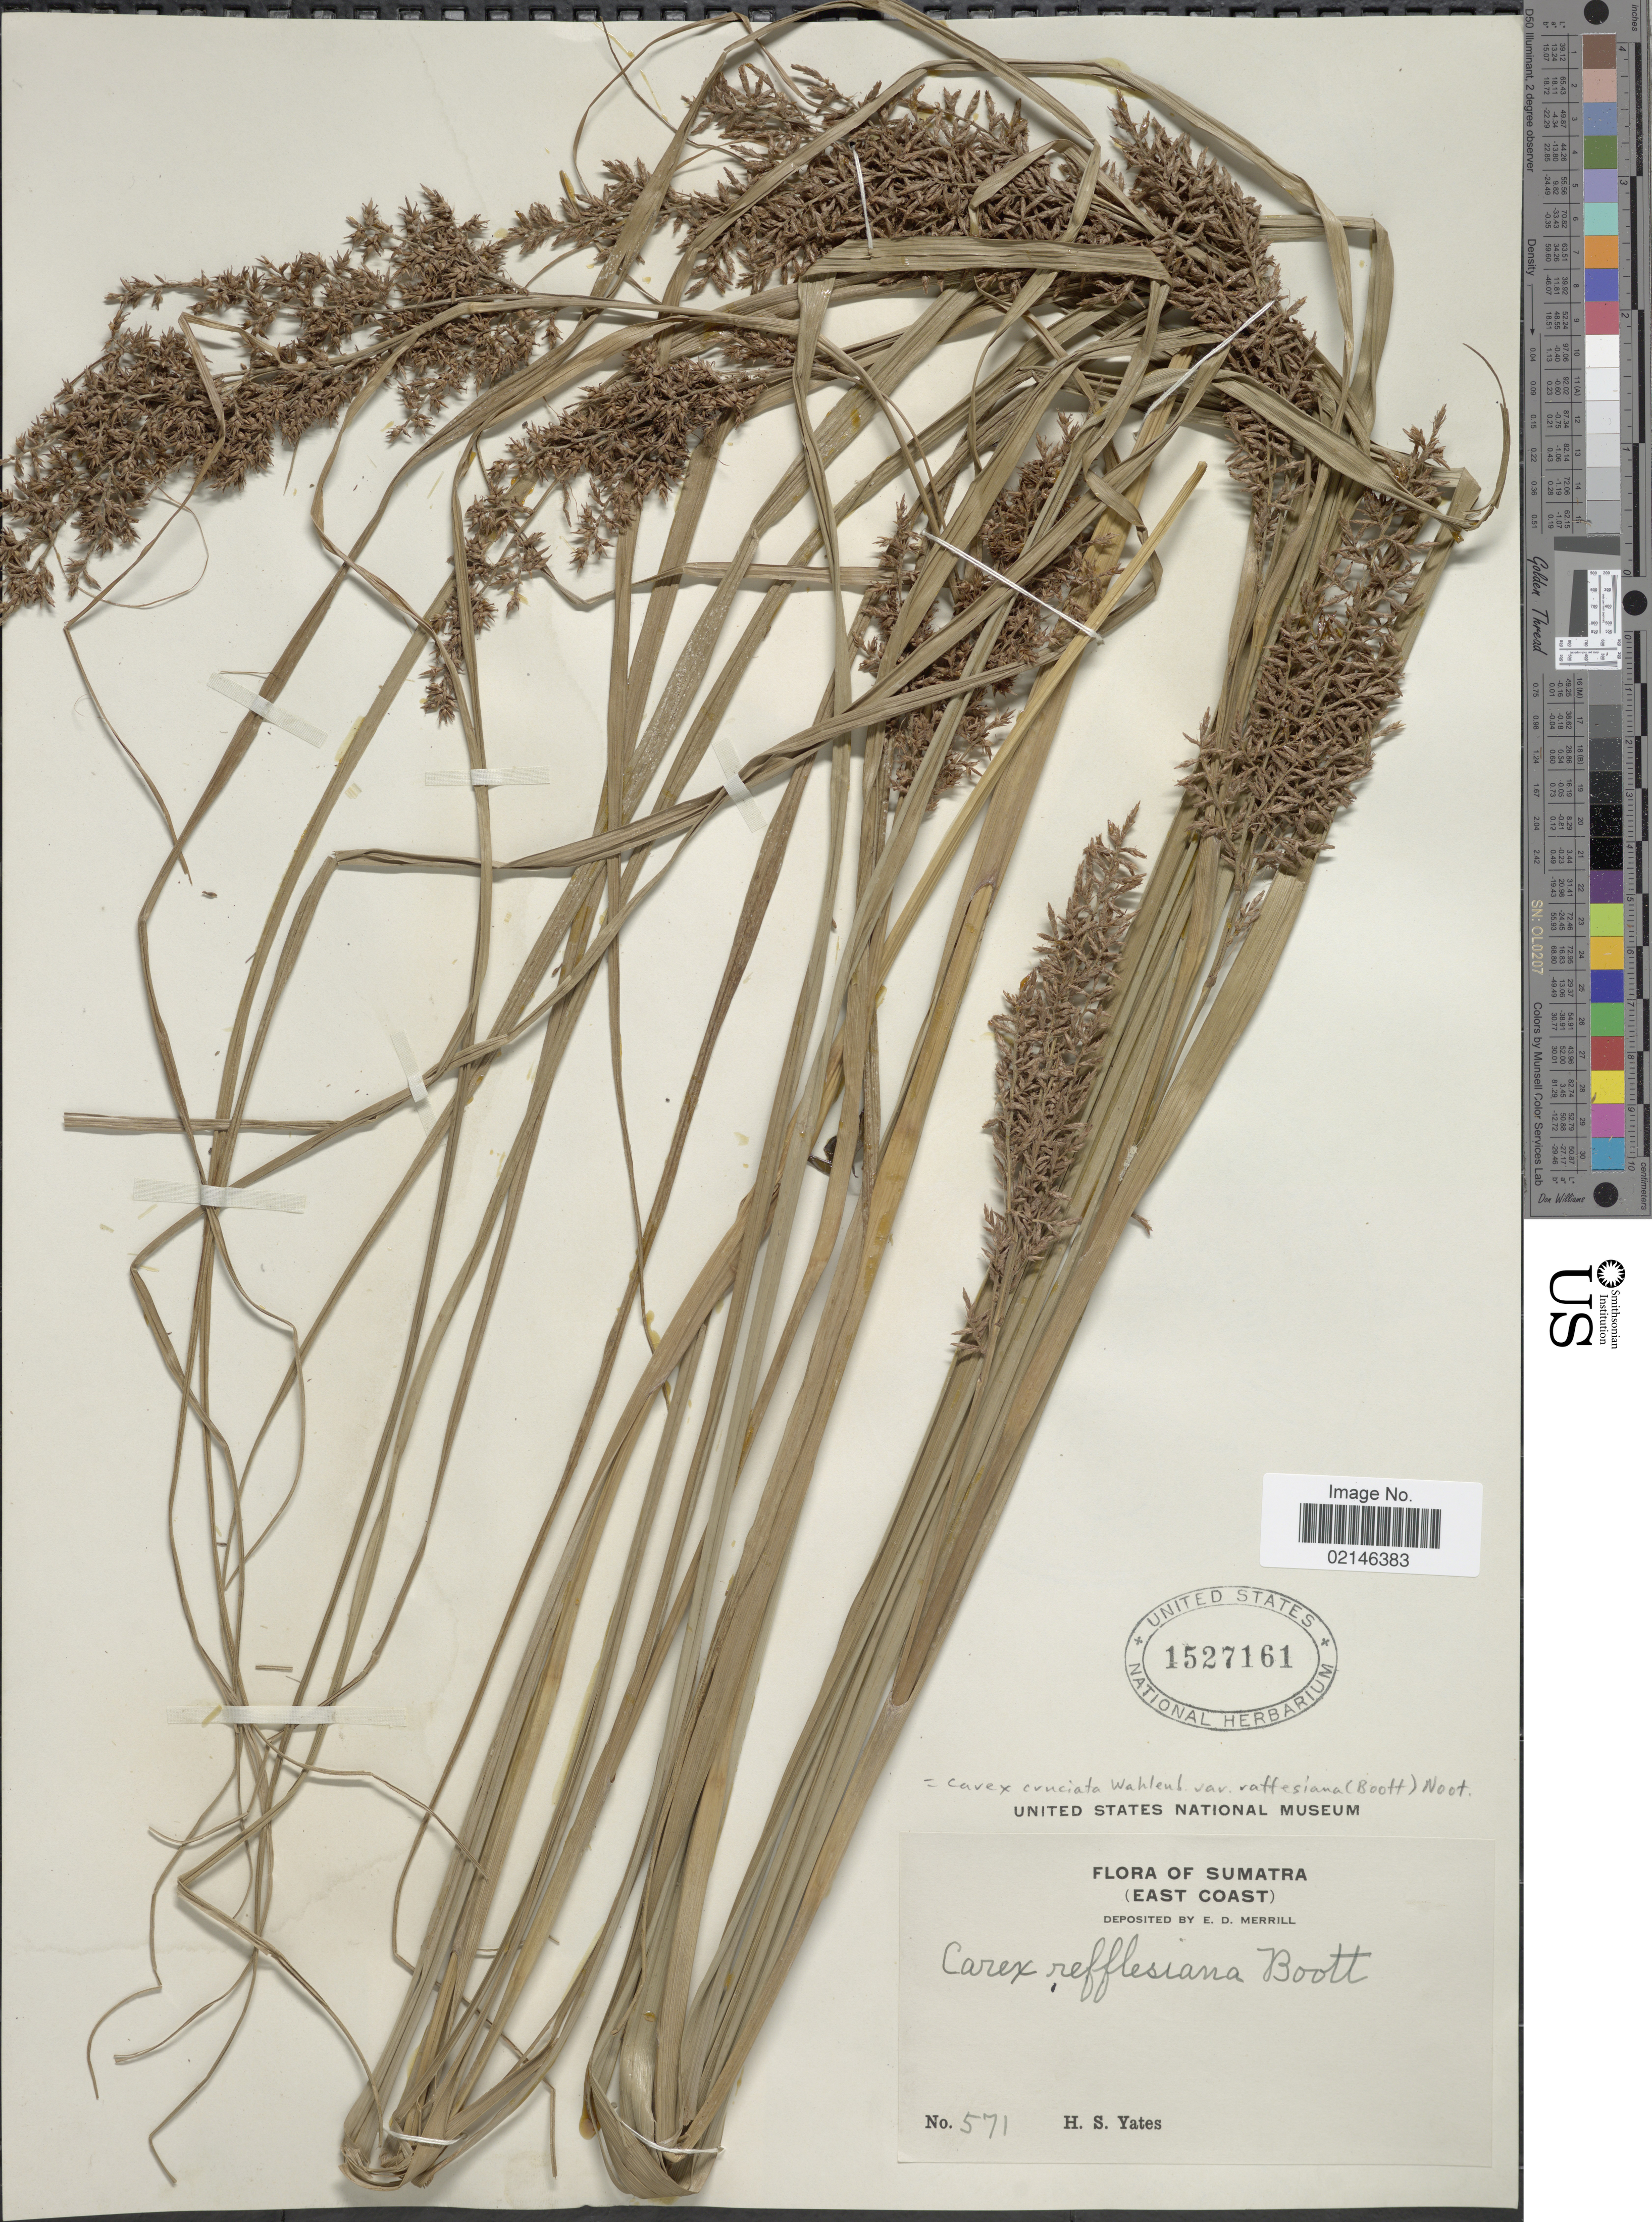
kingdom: Plantae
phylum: Tracheophyta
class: Liliopsida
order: Poales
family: Cyperaceae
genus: Carex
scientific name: Carex rafflesiana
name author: Boott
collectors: H. S. Yates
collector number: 571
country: Indonesia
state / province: Sumatra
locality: (East Coast)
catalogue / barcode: US 1527161